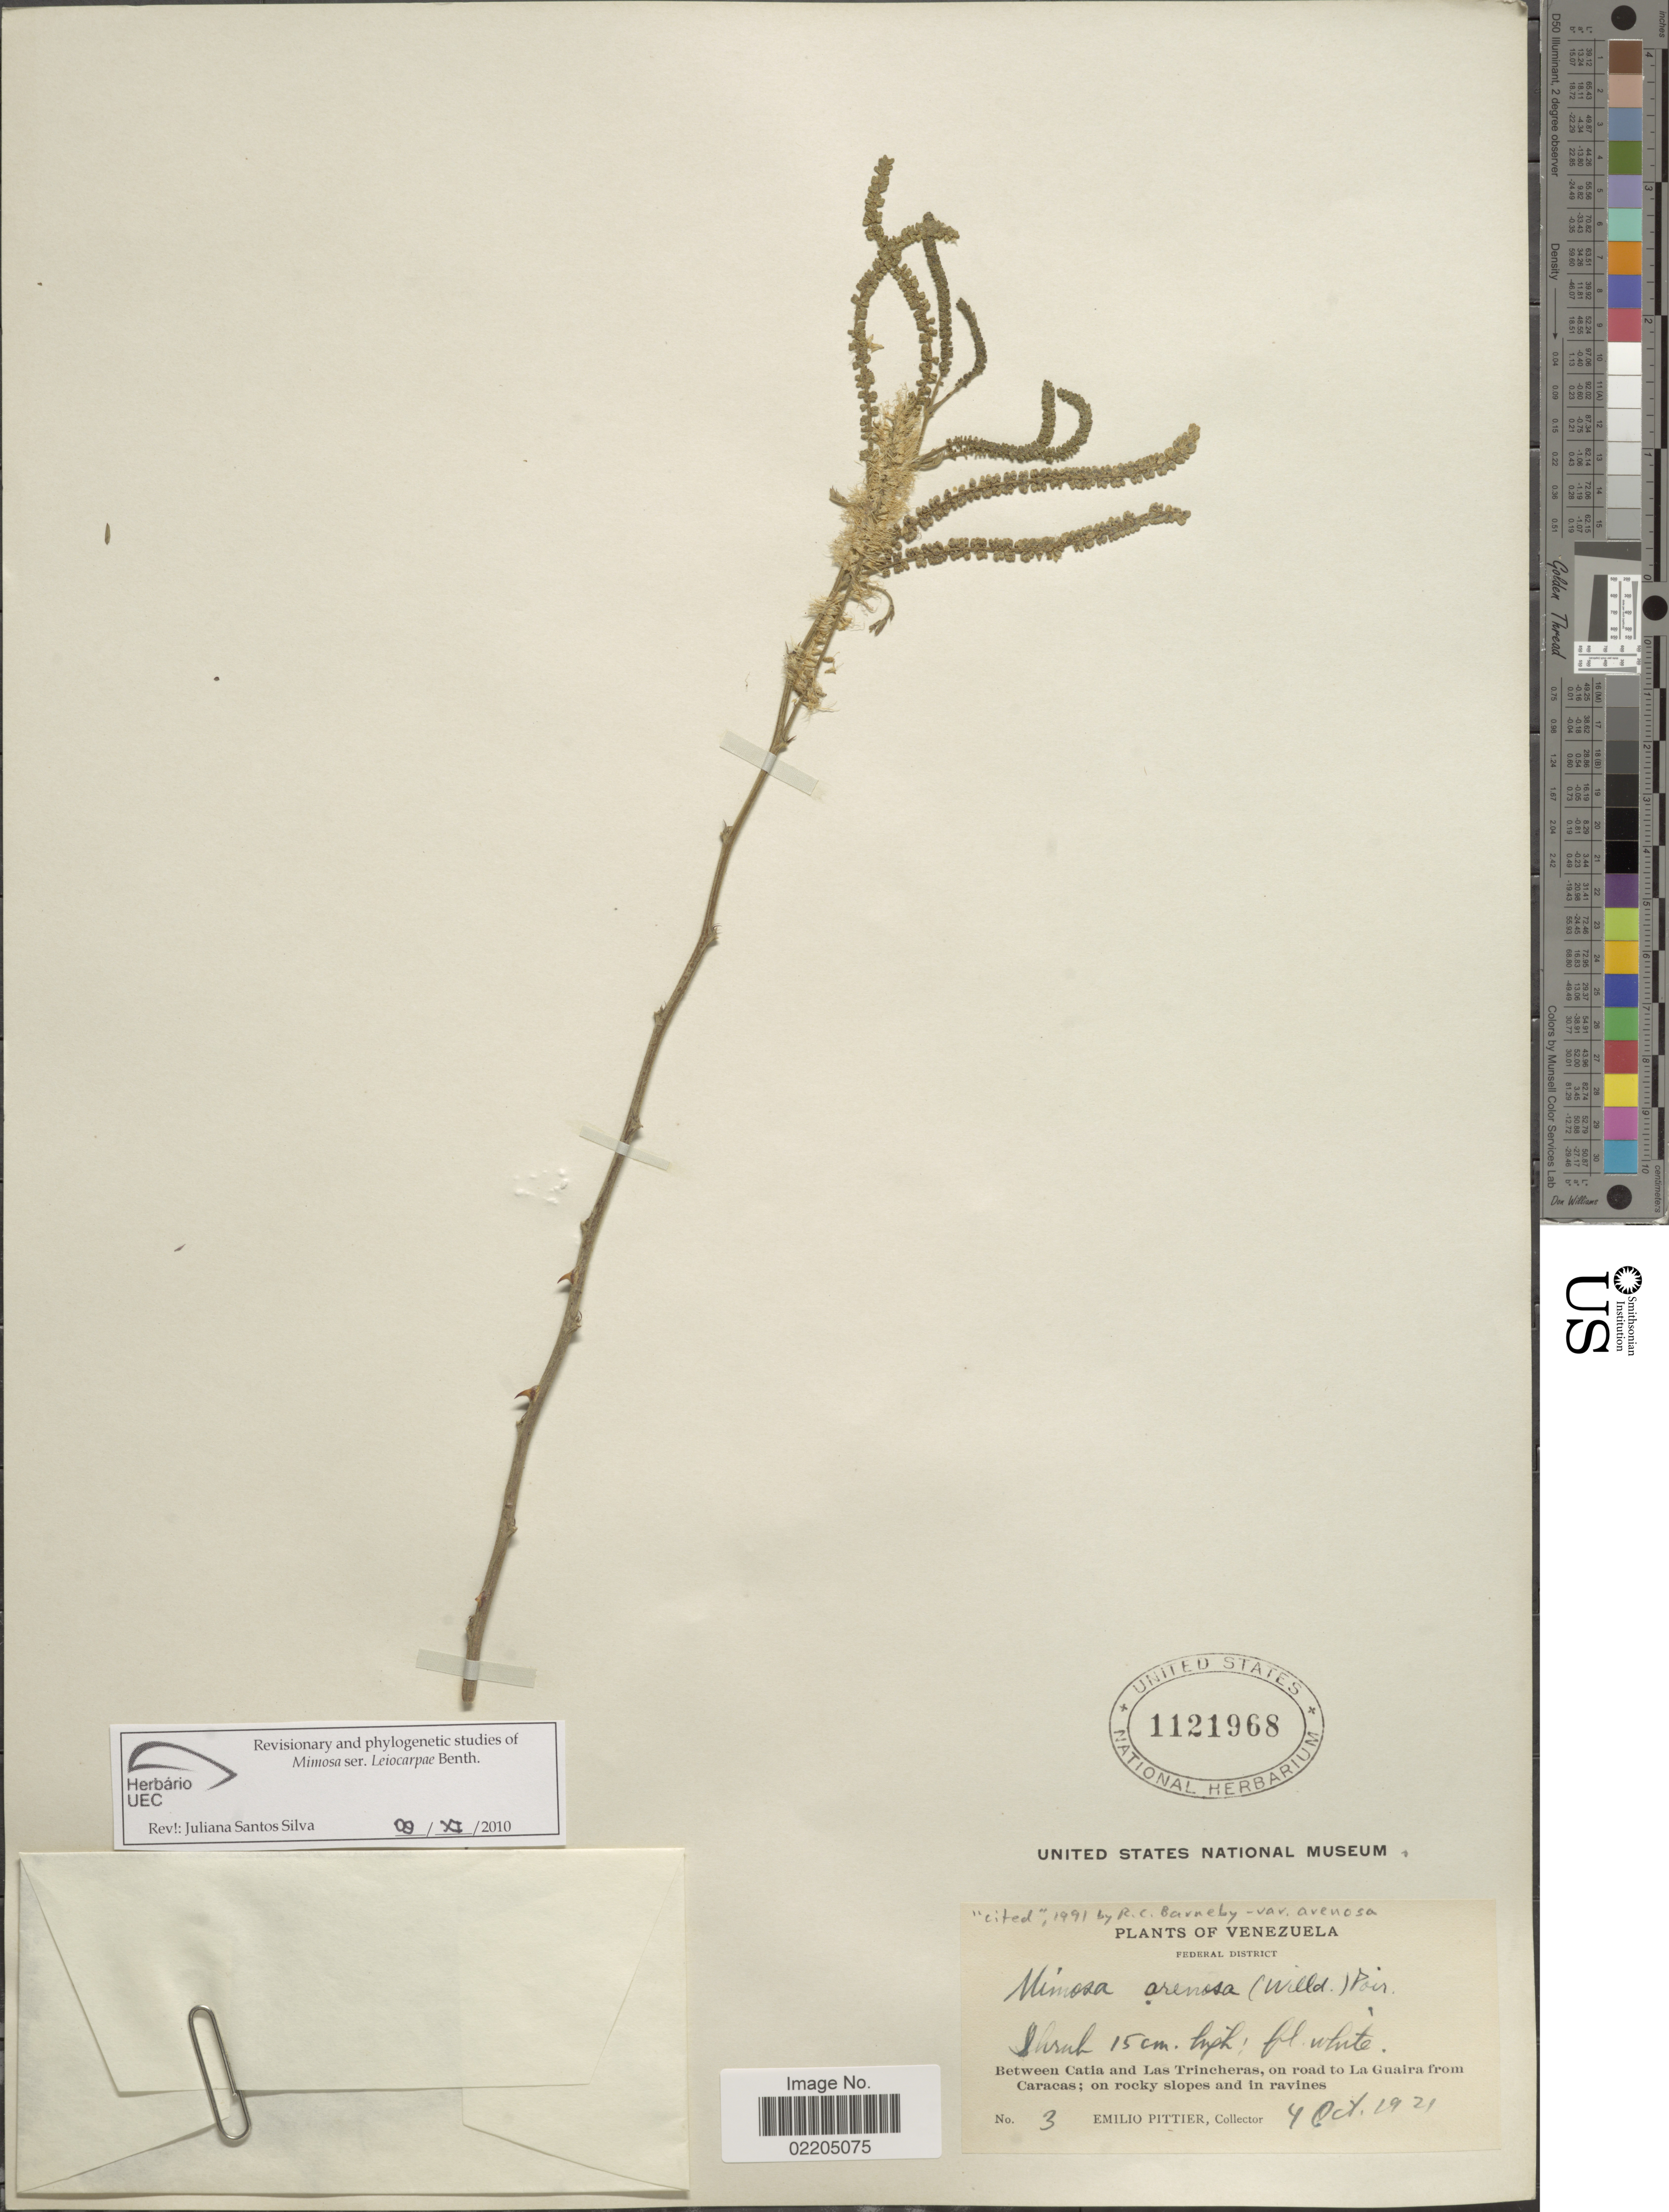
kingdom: Plantae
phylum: Tracheophyta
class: Magnoliopsida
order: Fabales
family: Fabaceae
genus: Mimosa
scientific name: Mimosa arenosa var. arenosa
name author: (Willd.) Poir.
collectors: E. Pittier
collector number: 3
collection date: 1921-10-04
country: Venezuela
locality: Federal District, between Catia and Las Trincheras, on road to La Guaira from Caracas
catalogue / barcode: US 1121968